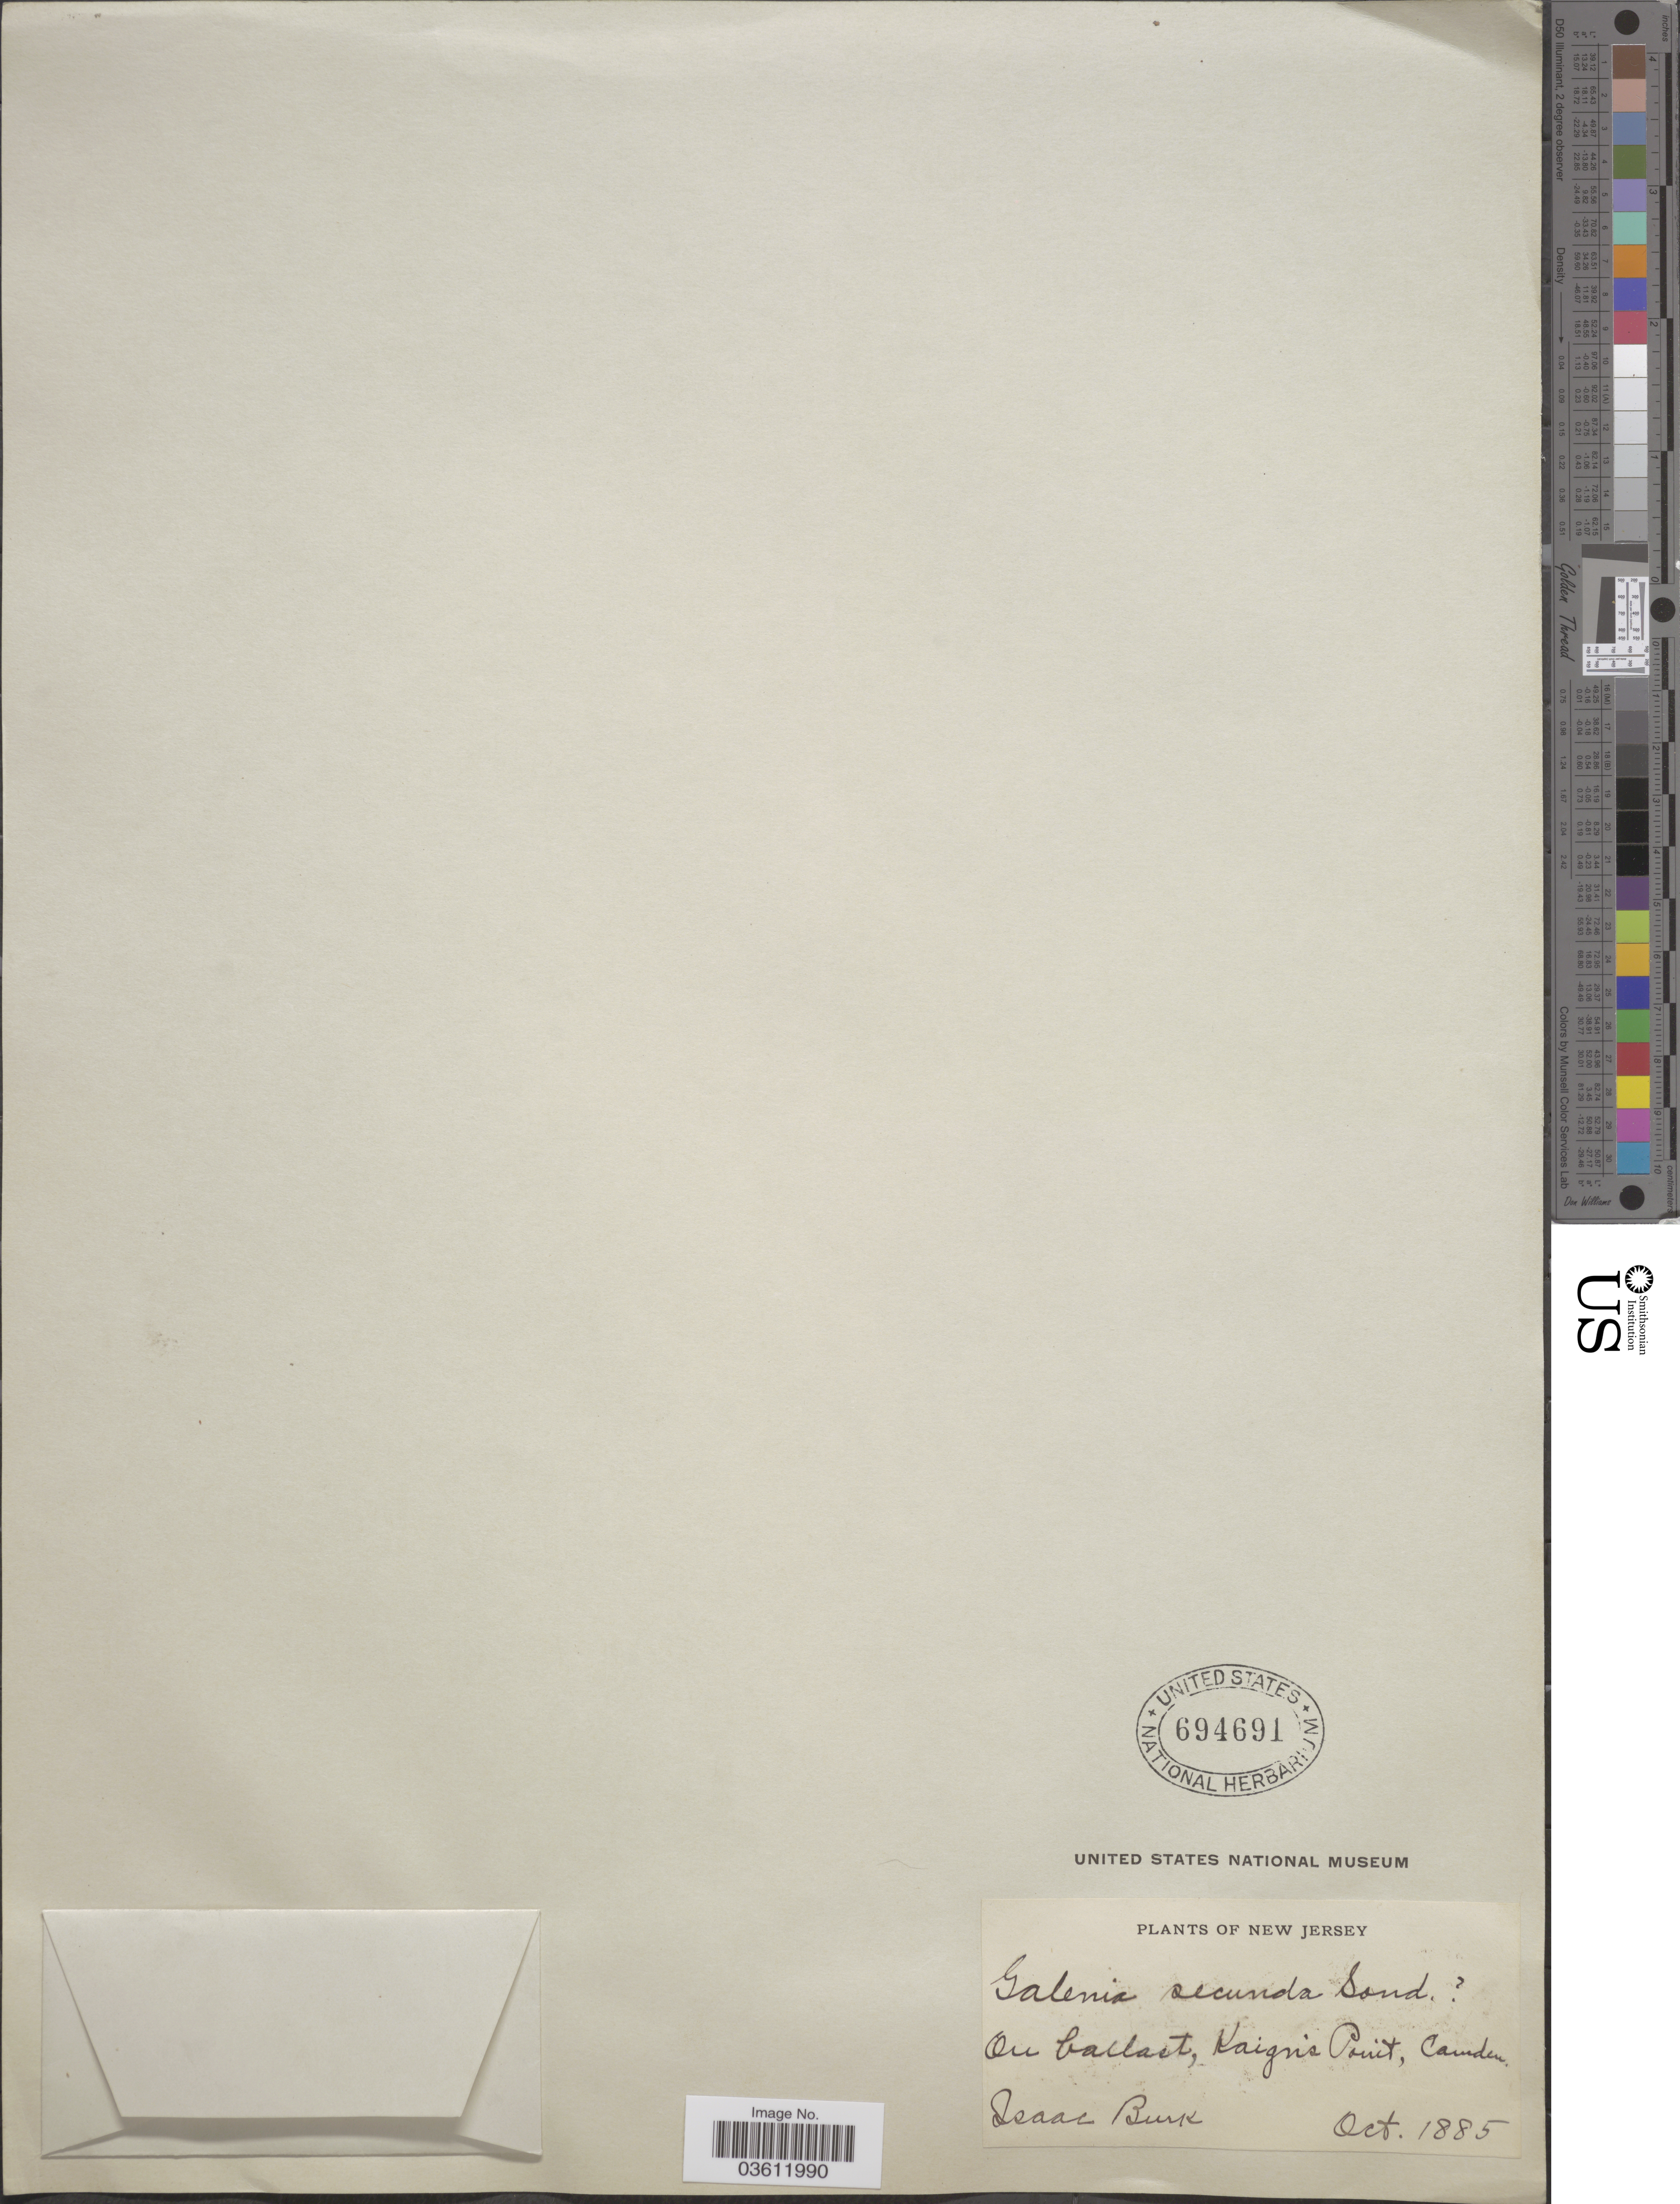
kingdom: Plantae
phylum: Tracheophyta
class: Magnoliopsida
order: Caryophyllales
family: Aizoaceae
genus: Aizoon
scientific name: Aizoon secundum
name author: L. f.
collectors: I. Burk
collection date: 1885-10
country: United States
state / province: New Jersey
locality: On ballast, Kaign's Point, Camden.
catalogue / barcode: US 694691